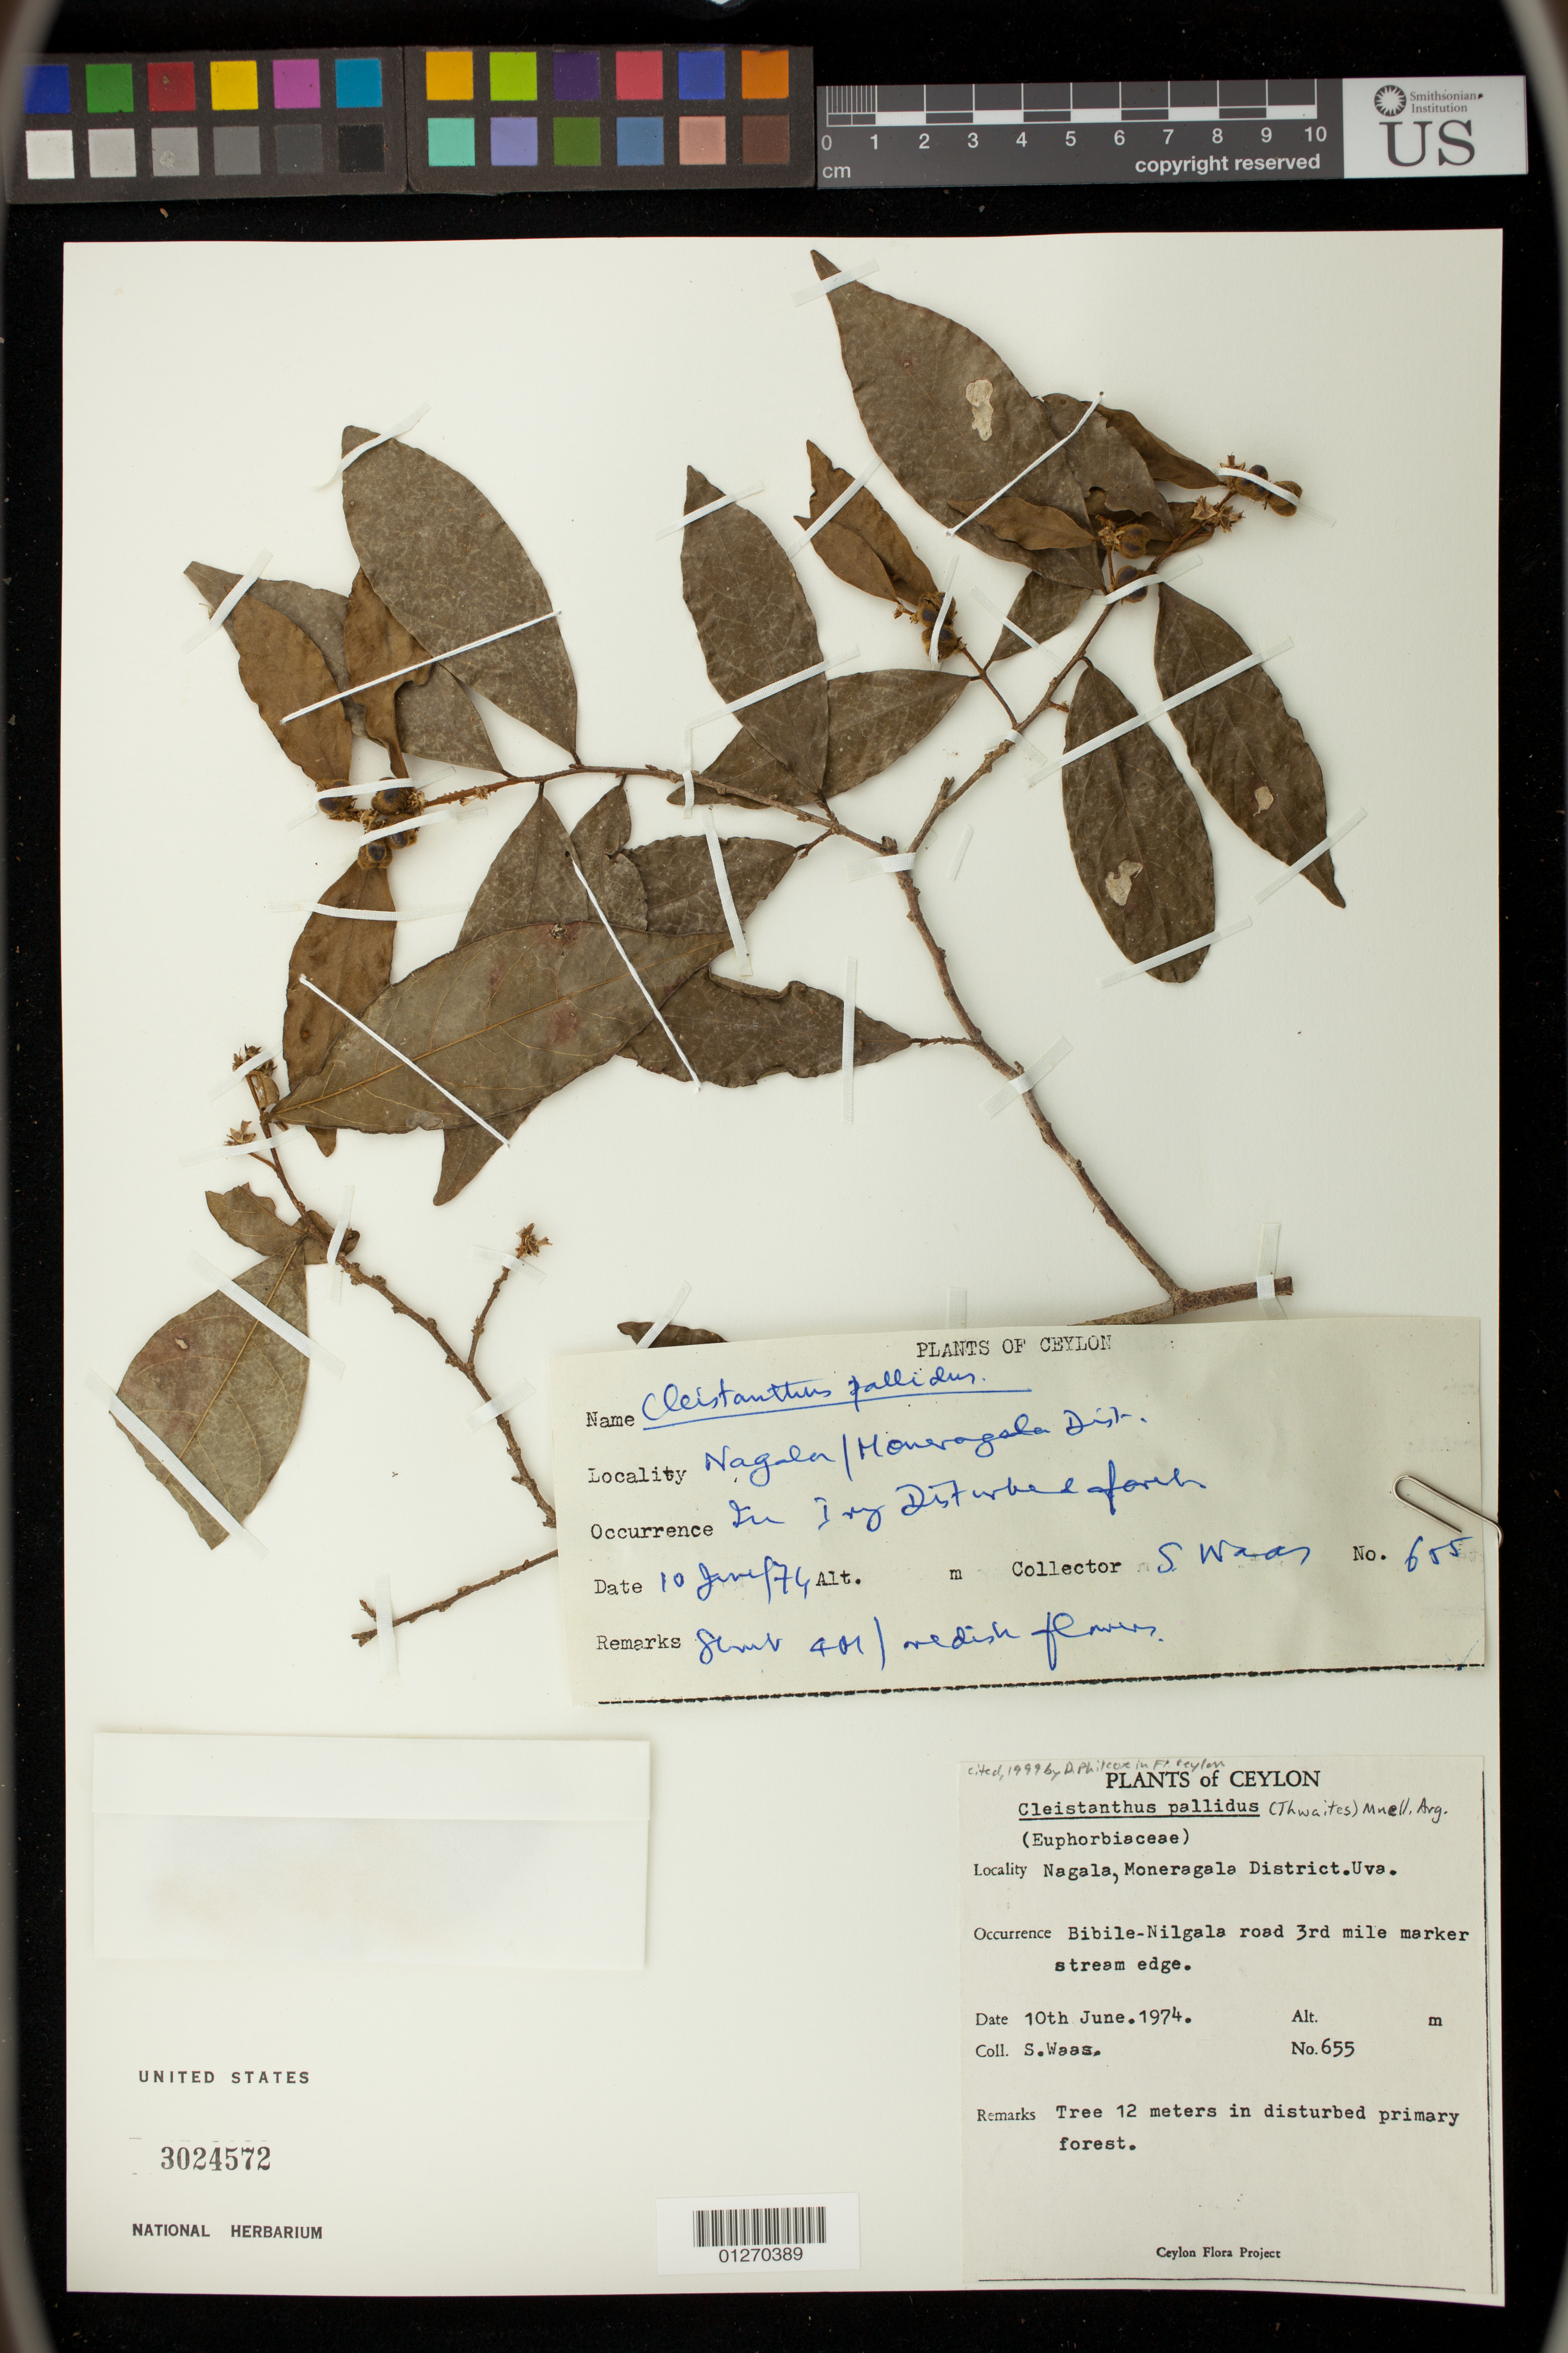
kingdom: Plantae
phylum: Tracheophyta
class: Magnoliopsida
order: Malpighiales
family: Phyllanthaceae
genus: Cleistanthus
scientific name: Cleistanthus pallidus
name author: (Thwaites) Müll. Arg.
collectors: S. Waas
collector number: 655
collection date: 1974-06-10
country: Sri Lanka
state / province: Uva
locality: Nagala, Moneragala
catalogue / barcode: US 3024572